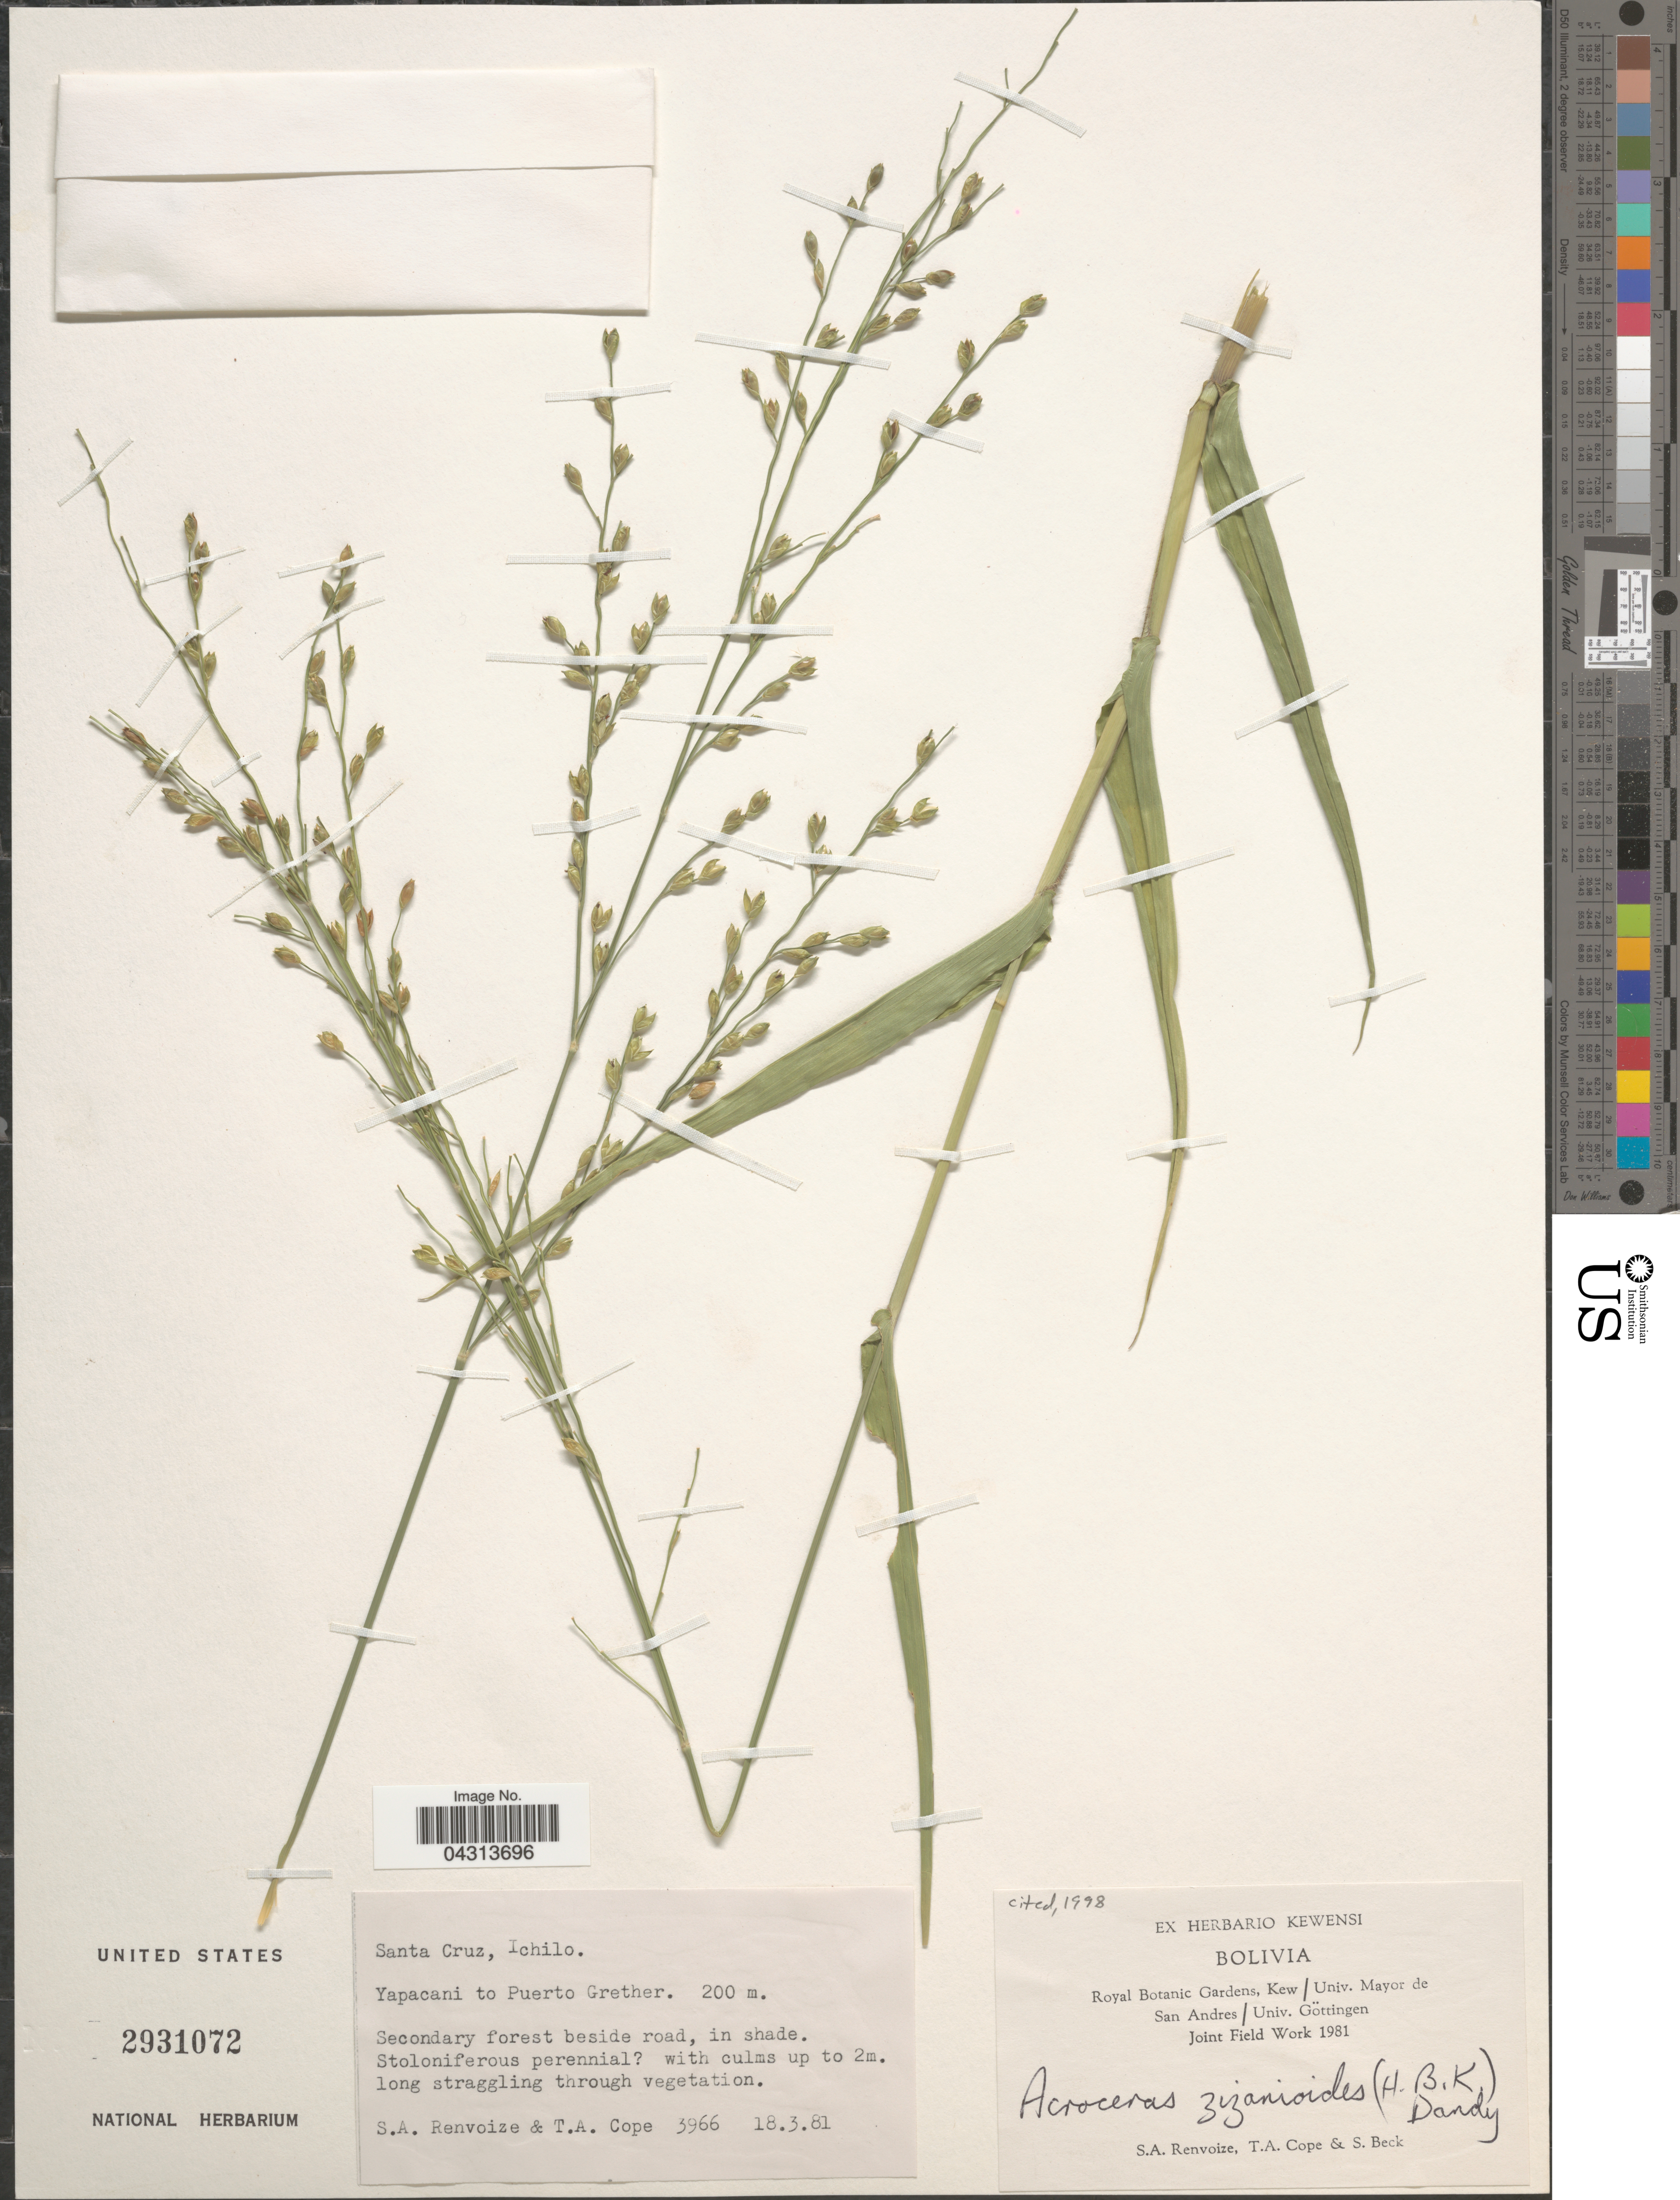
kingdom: Plantae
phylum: Tracheophyta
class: Liliopsida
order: Poales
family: Poaceae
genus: Acroceras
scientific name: Acroceras zizanioides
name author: (Kunth) Dandy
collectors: S. A. Renvoize, T. A. Cope & S. G. Beck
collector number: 3966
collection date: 1981-03-18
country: Bolivia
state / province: Santa Cruz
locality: Ichilo. Yapacani to Puerto Grether.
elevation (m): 200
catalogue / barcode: US 2931072